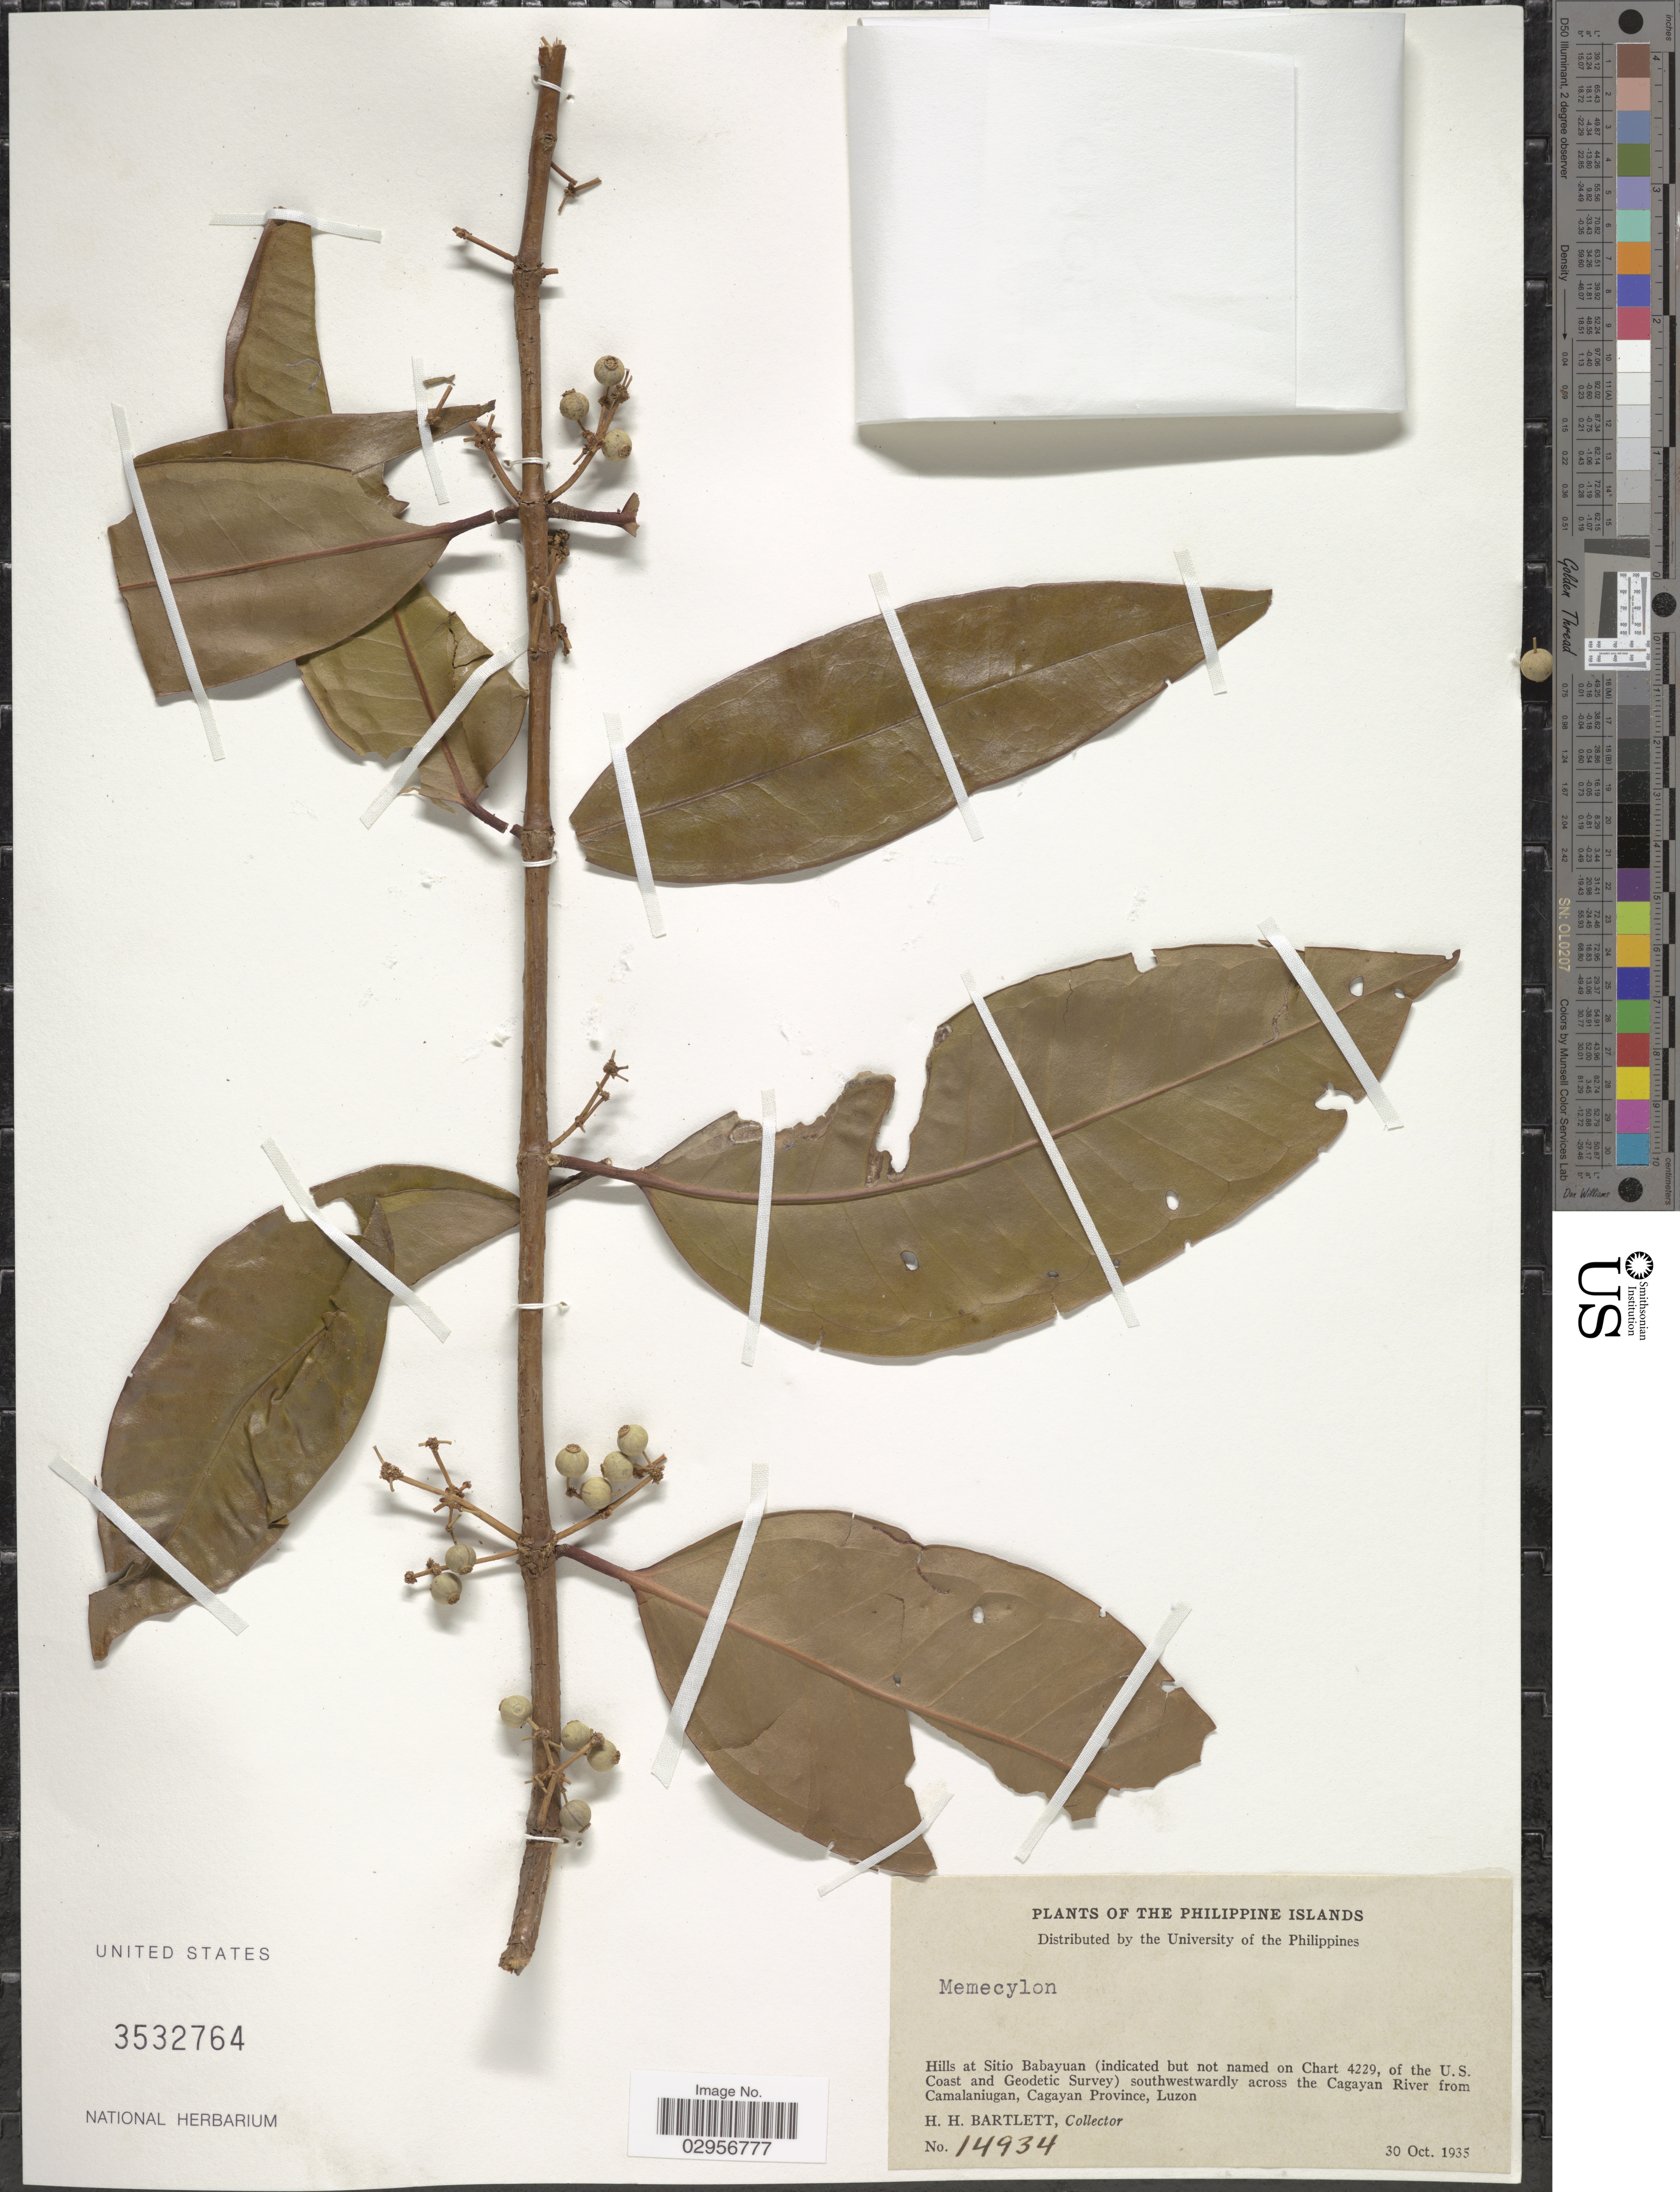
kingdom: Plantae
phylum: Tracheophyta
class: Magnoliopsida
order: Myrtales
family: Melastomataceae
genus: Memecylon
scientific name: Memecylon sp.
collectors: H. H. Bartlett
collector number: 14934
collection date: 1935-10-30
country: Philippines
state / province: Cagayan Valley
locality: Hills at Sitio Babayuan, southwestwardly across the Cagayan River from Camalaniugan, Cagayan Province, Luzon.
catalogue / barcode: US 3532764